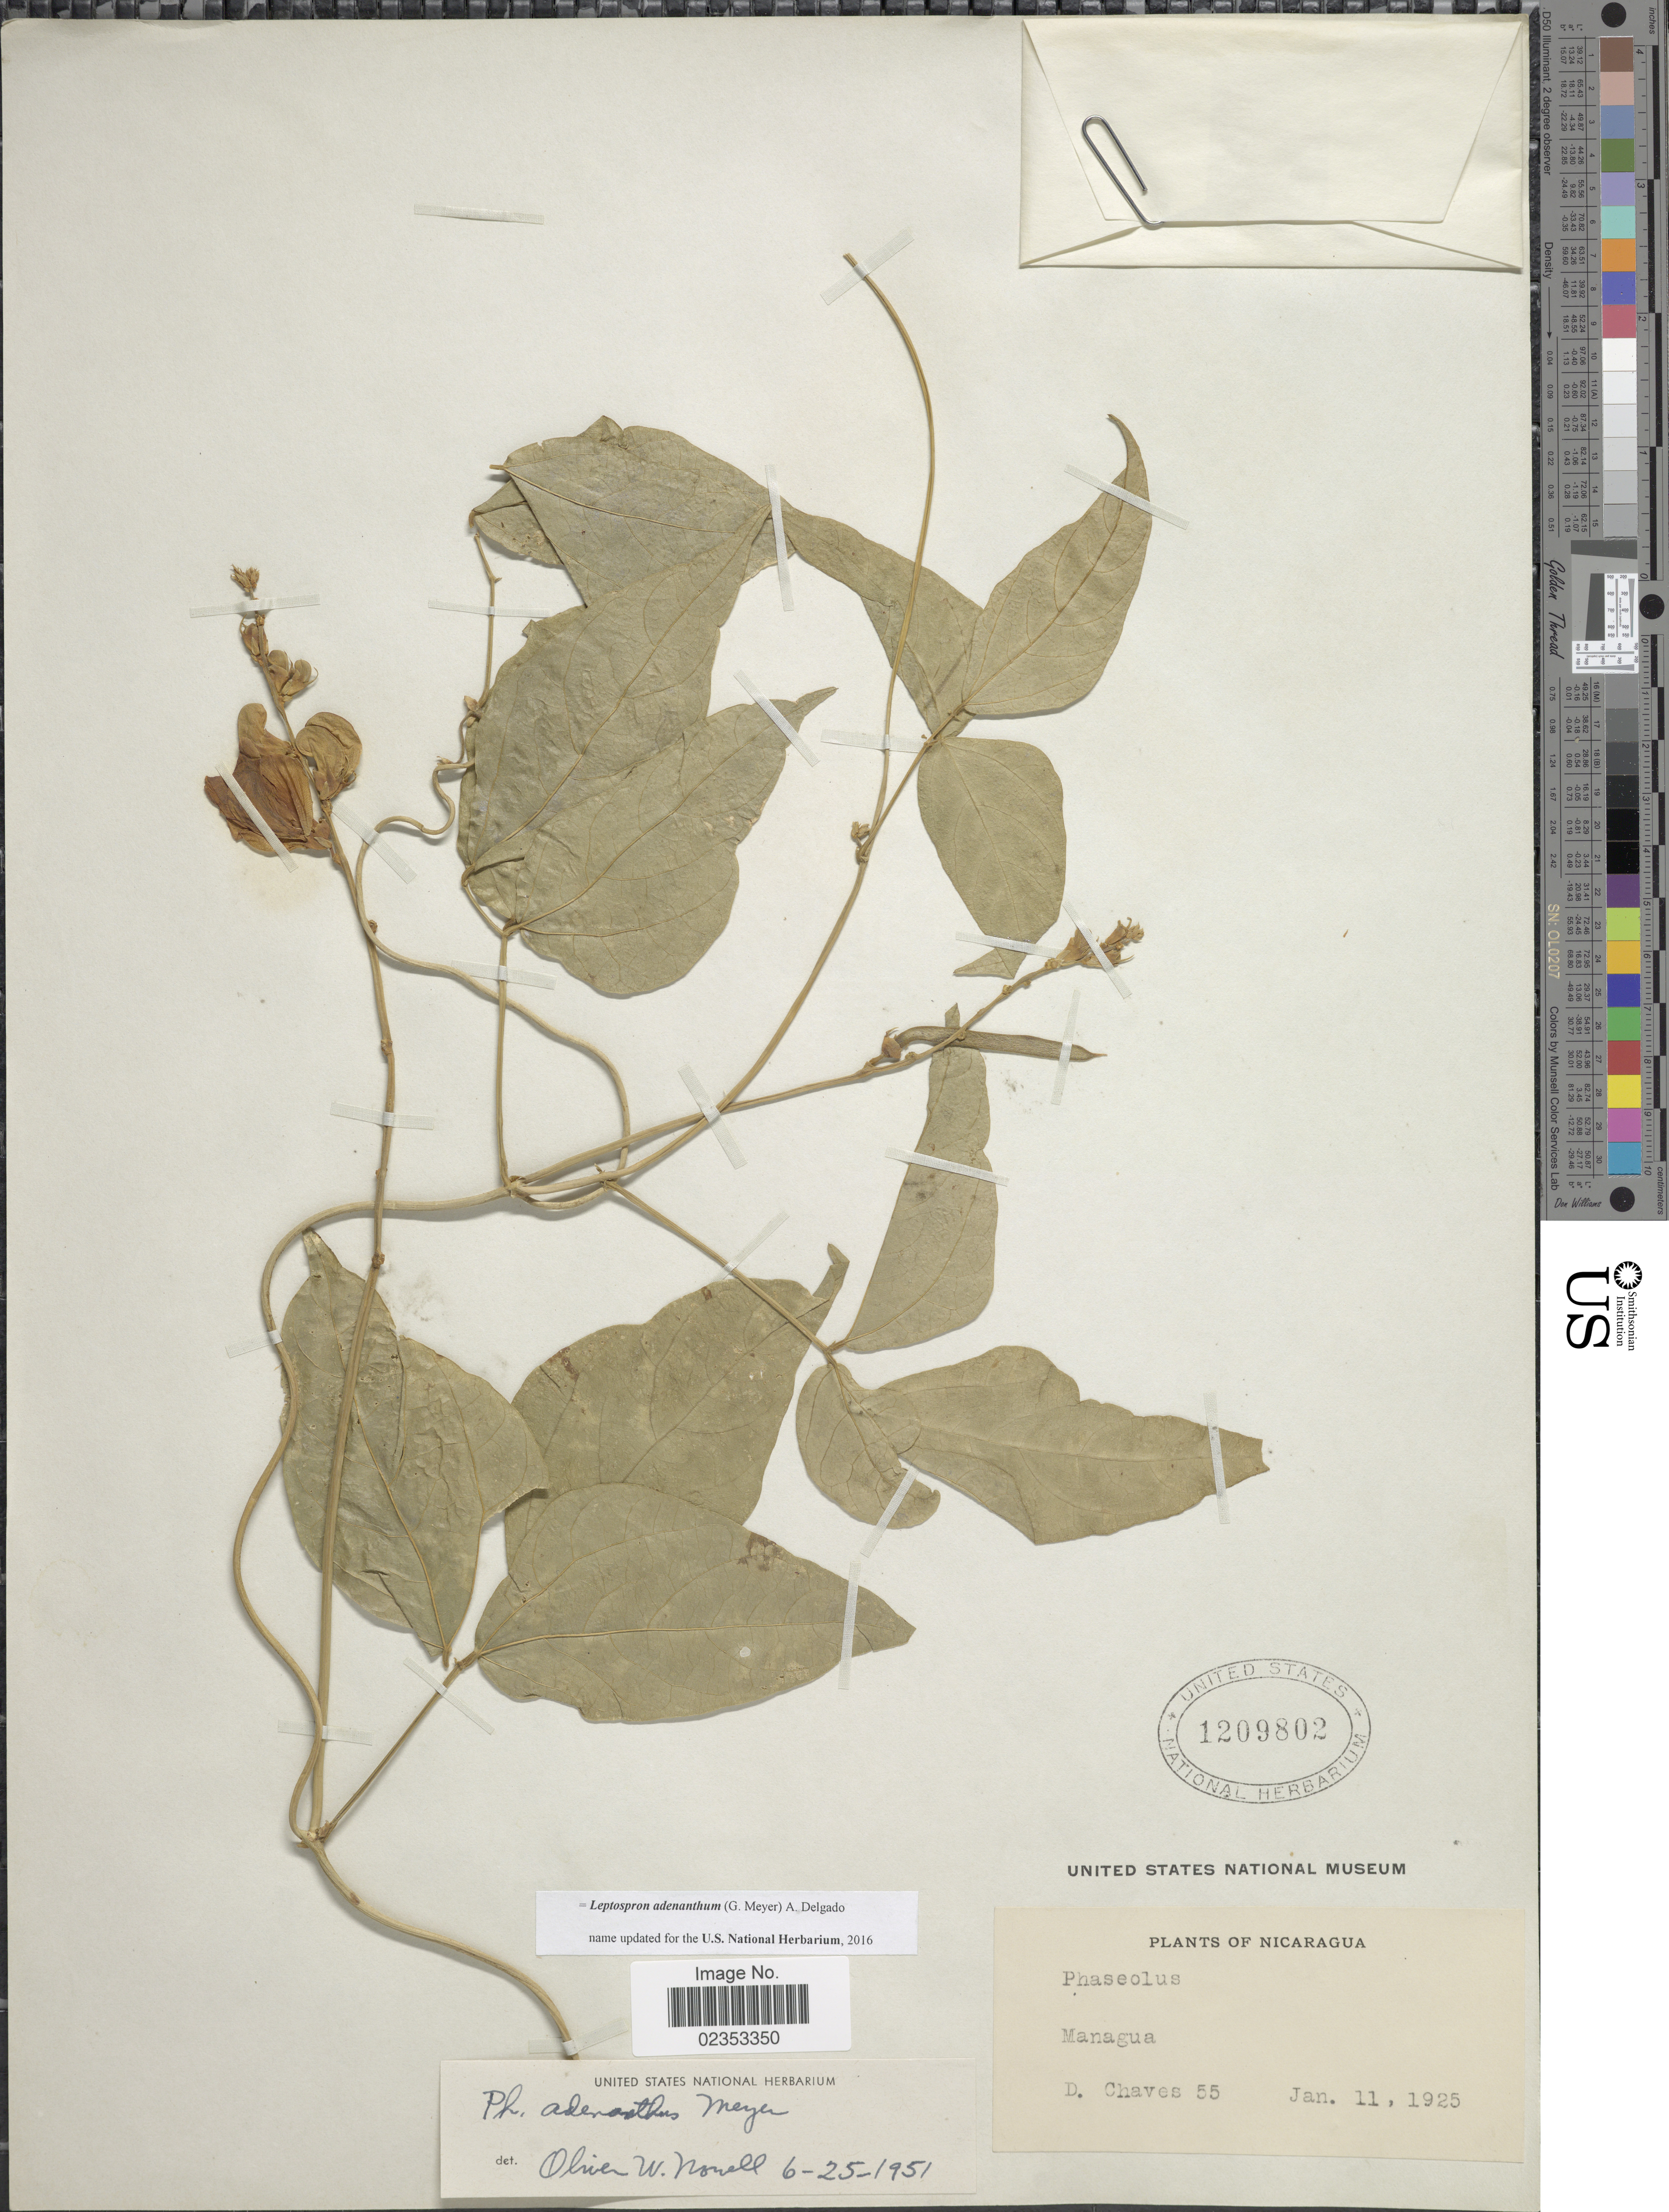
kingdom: Plantae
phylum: Tracheophyta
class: Magnoliopsida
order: Fabales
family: Fabaceae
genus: Leptospron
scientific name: Leptospron adenanthum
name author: (G. Mey.) A. Delgado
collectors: D. Chaves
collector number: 55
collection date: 1925-01-11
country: Nicaragua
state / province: Managua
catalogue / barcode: US 1209802